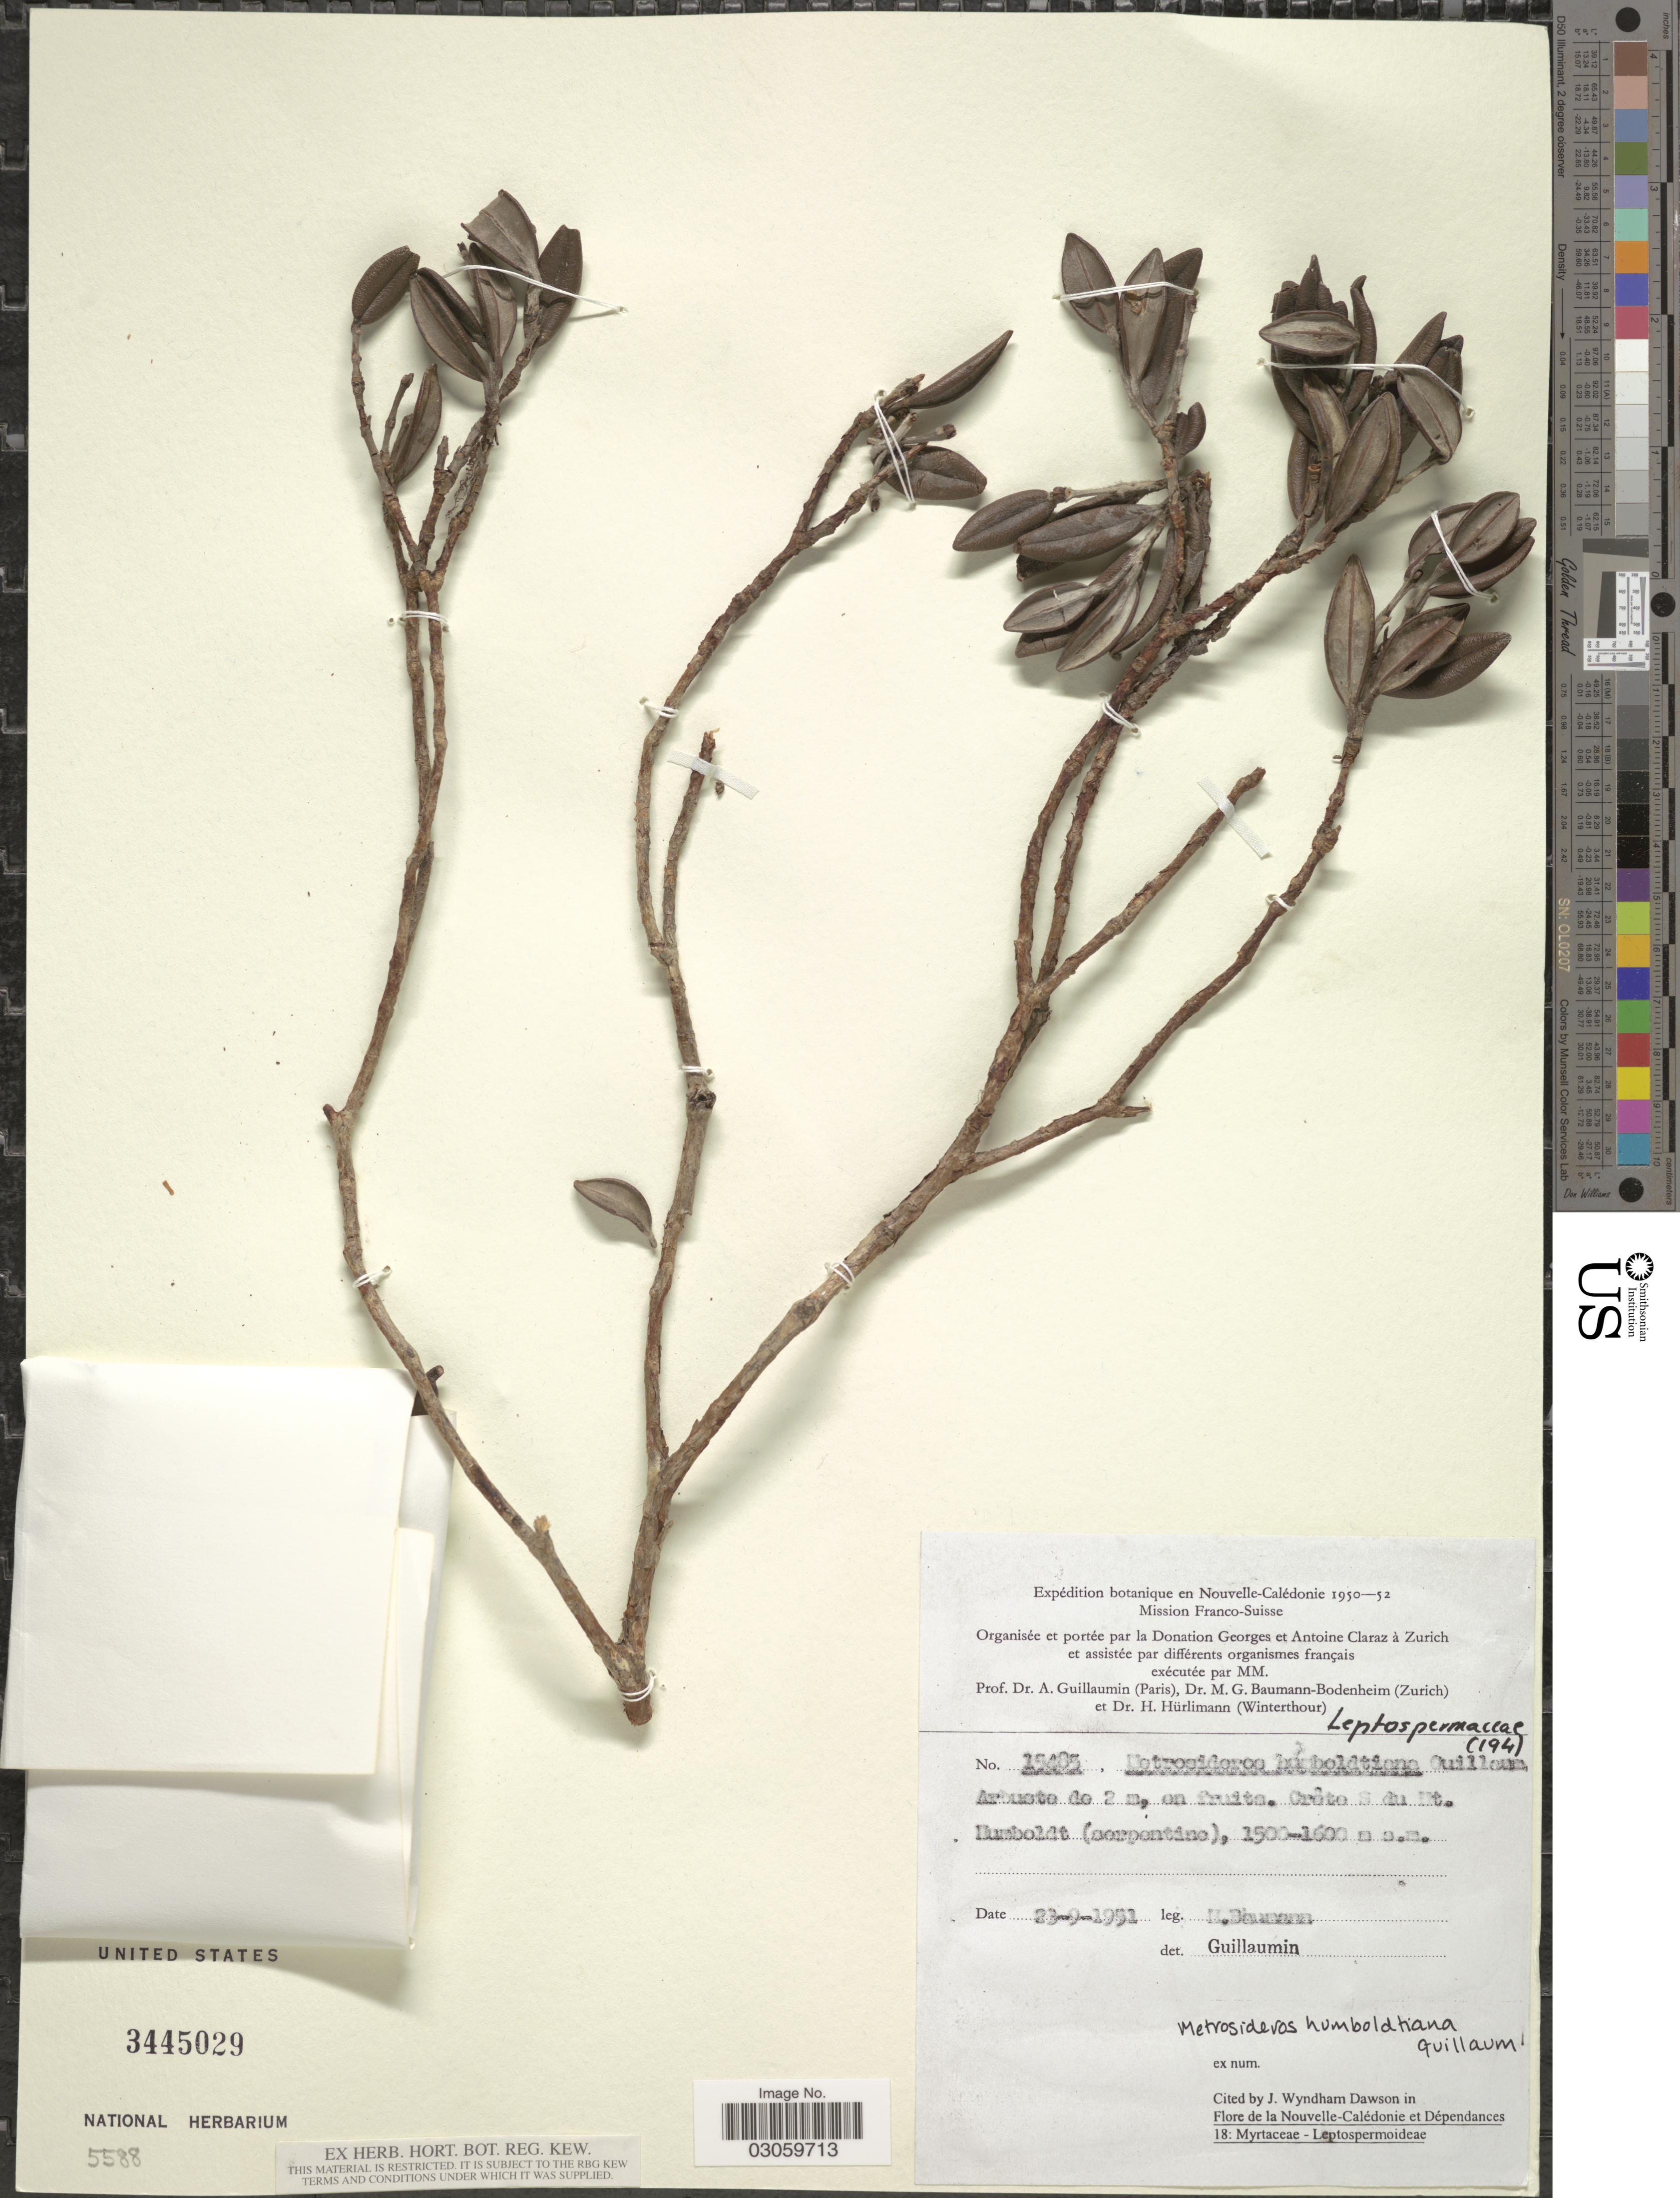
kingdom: Plantae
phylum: Tracheophyta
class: Magnoliopsida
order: Myrtales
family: Myrtaceae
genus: Metrosideros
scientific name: Metrosideros humboldtiana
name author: Guillaumin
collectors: M. G. Baumann-Bodenheim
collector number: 15485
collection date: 1951-09-23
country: New Caledonia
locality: Nouvelle-Calédonie. Crête S du Mt. Humboldt (serpentine).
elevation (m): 1500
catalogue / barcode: US 3445029